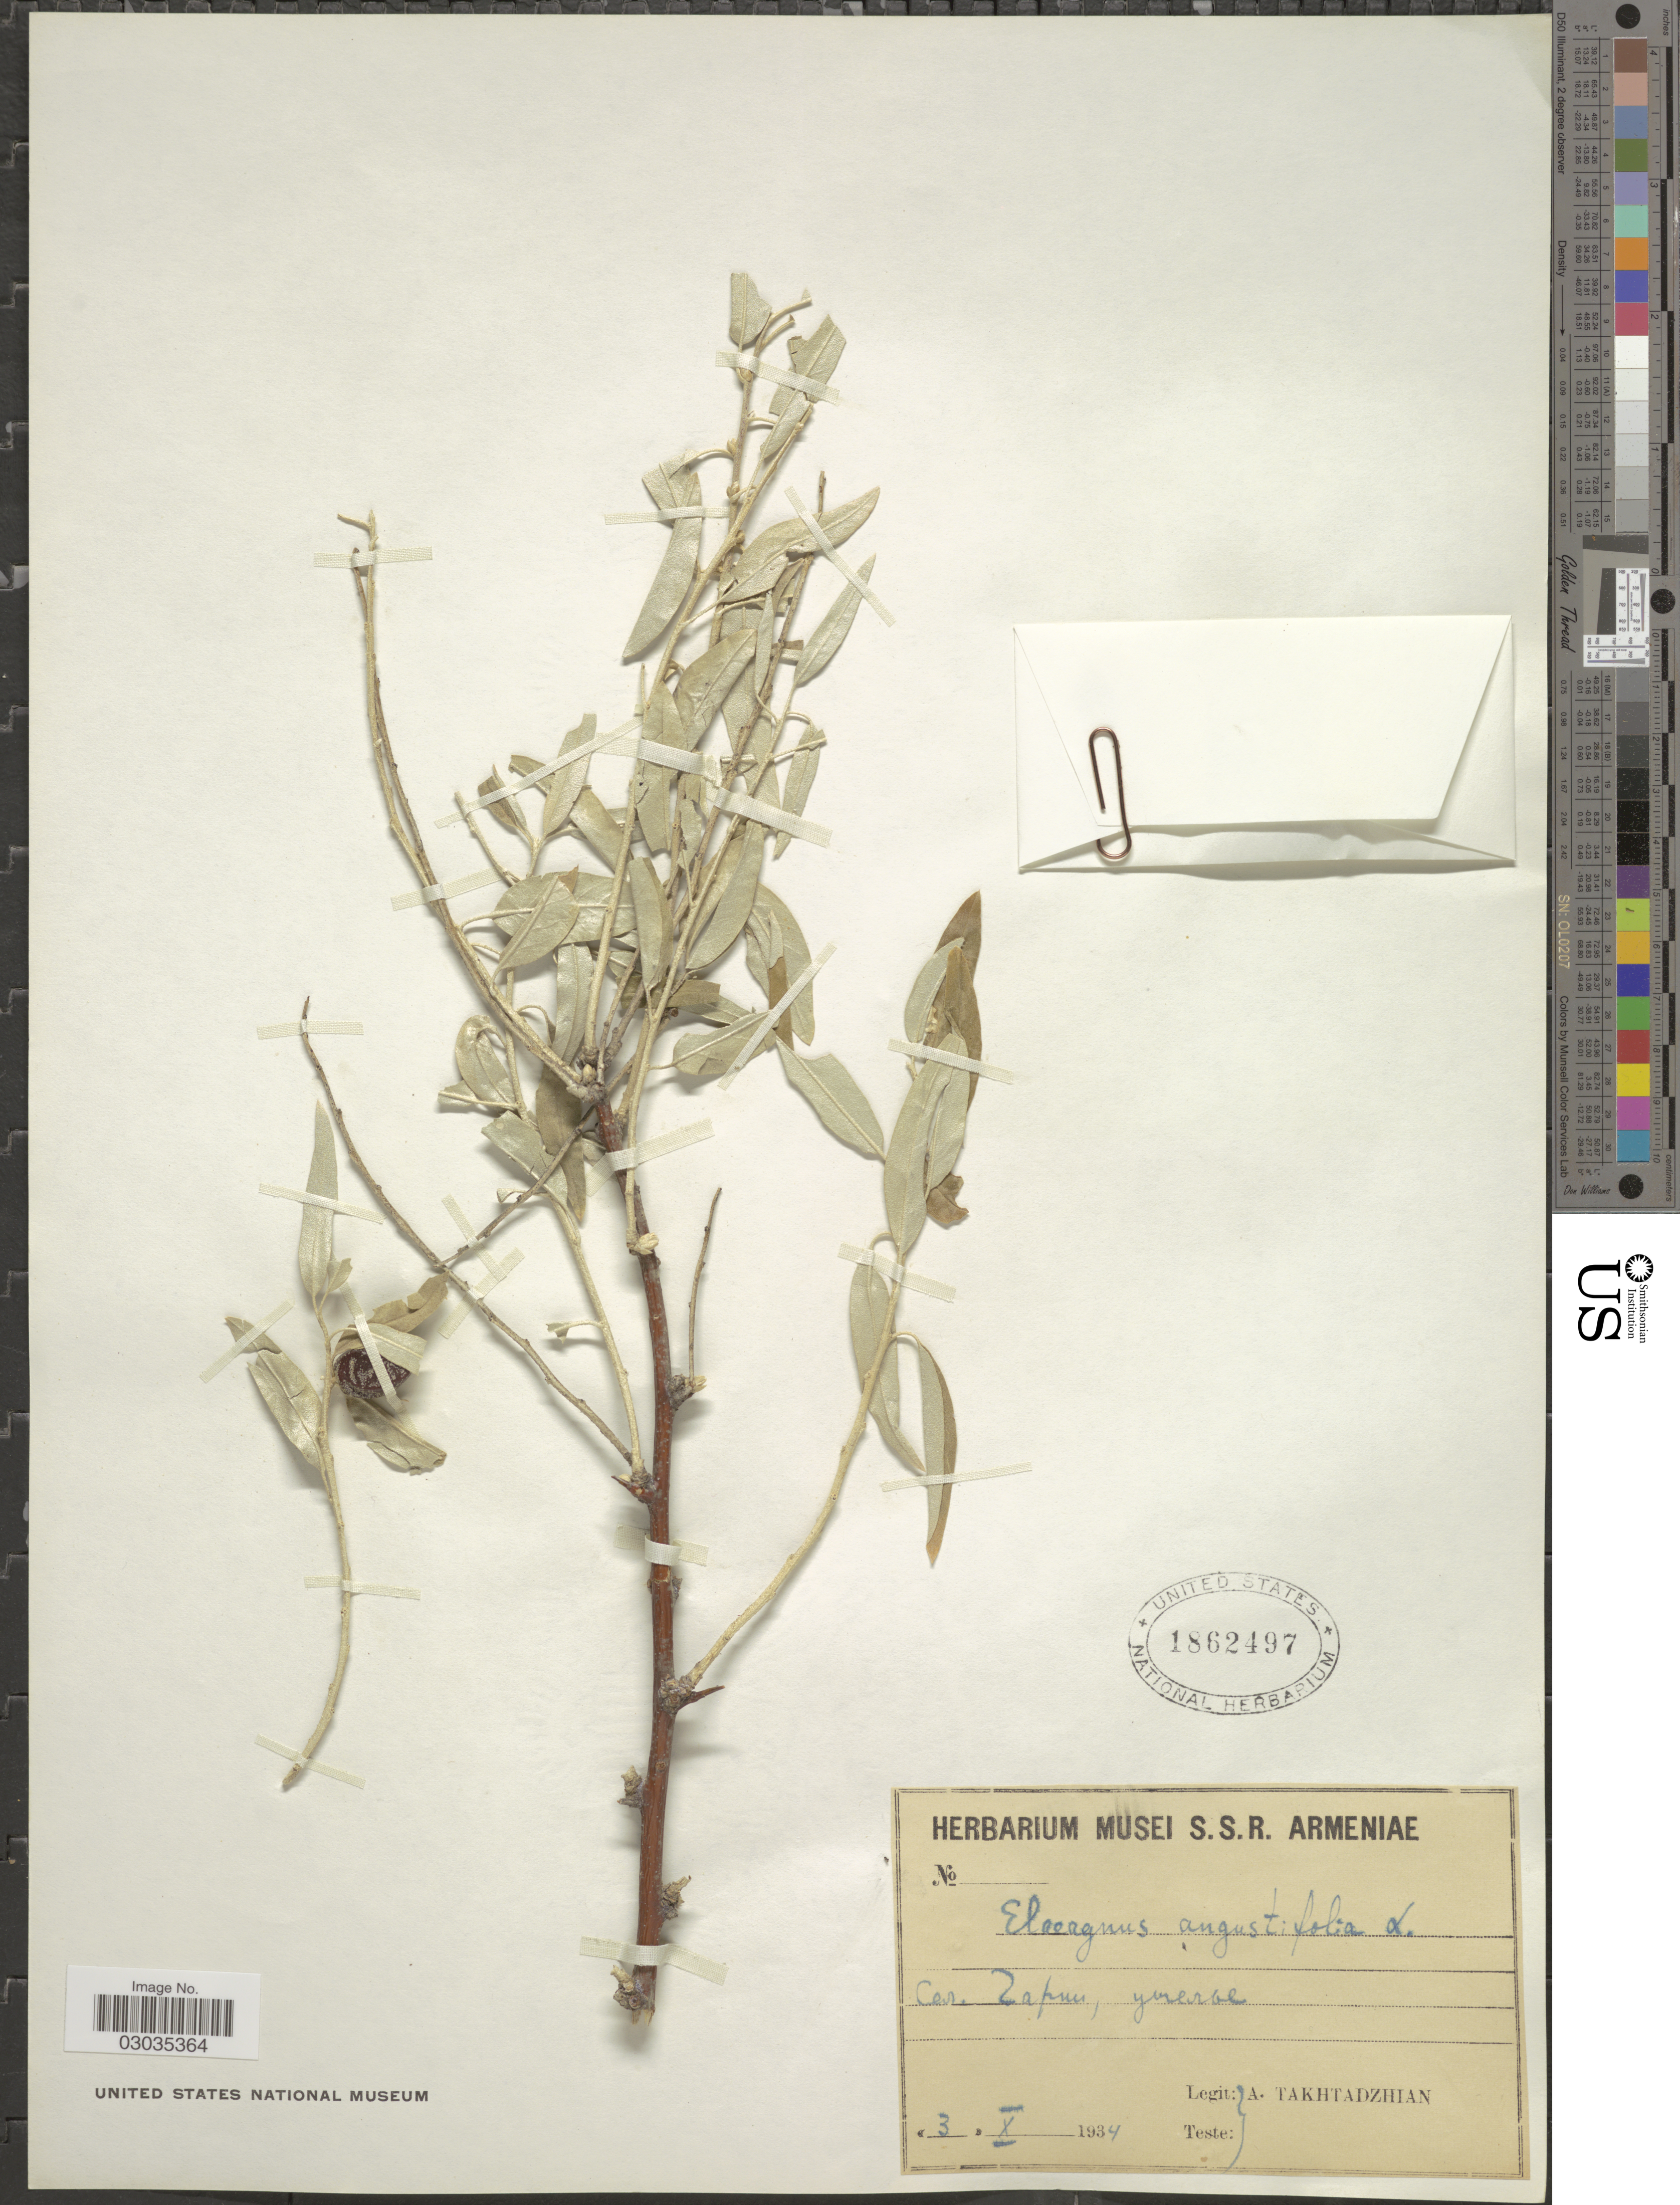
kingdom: Plantae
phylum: Tracheophyta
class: Magnoliopsida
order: Rosales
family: Elaeagnaceae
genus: Elaeagnus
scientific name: Elaeagnus angustifolia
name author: L.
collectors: A. Takhtadzhian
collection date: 1934-10-03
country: Armenia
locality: Cer. Zapun, [illegible text].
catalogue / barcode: US 1862497